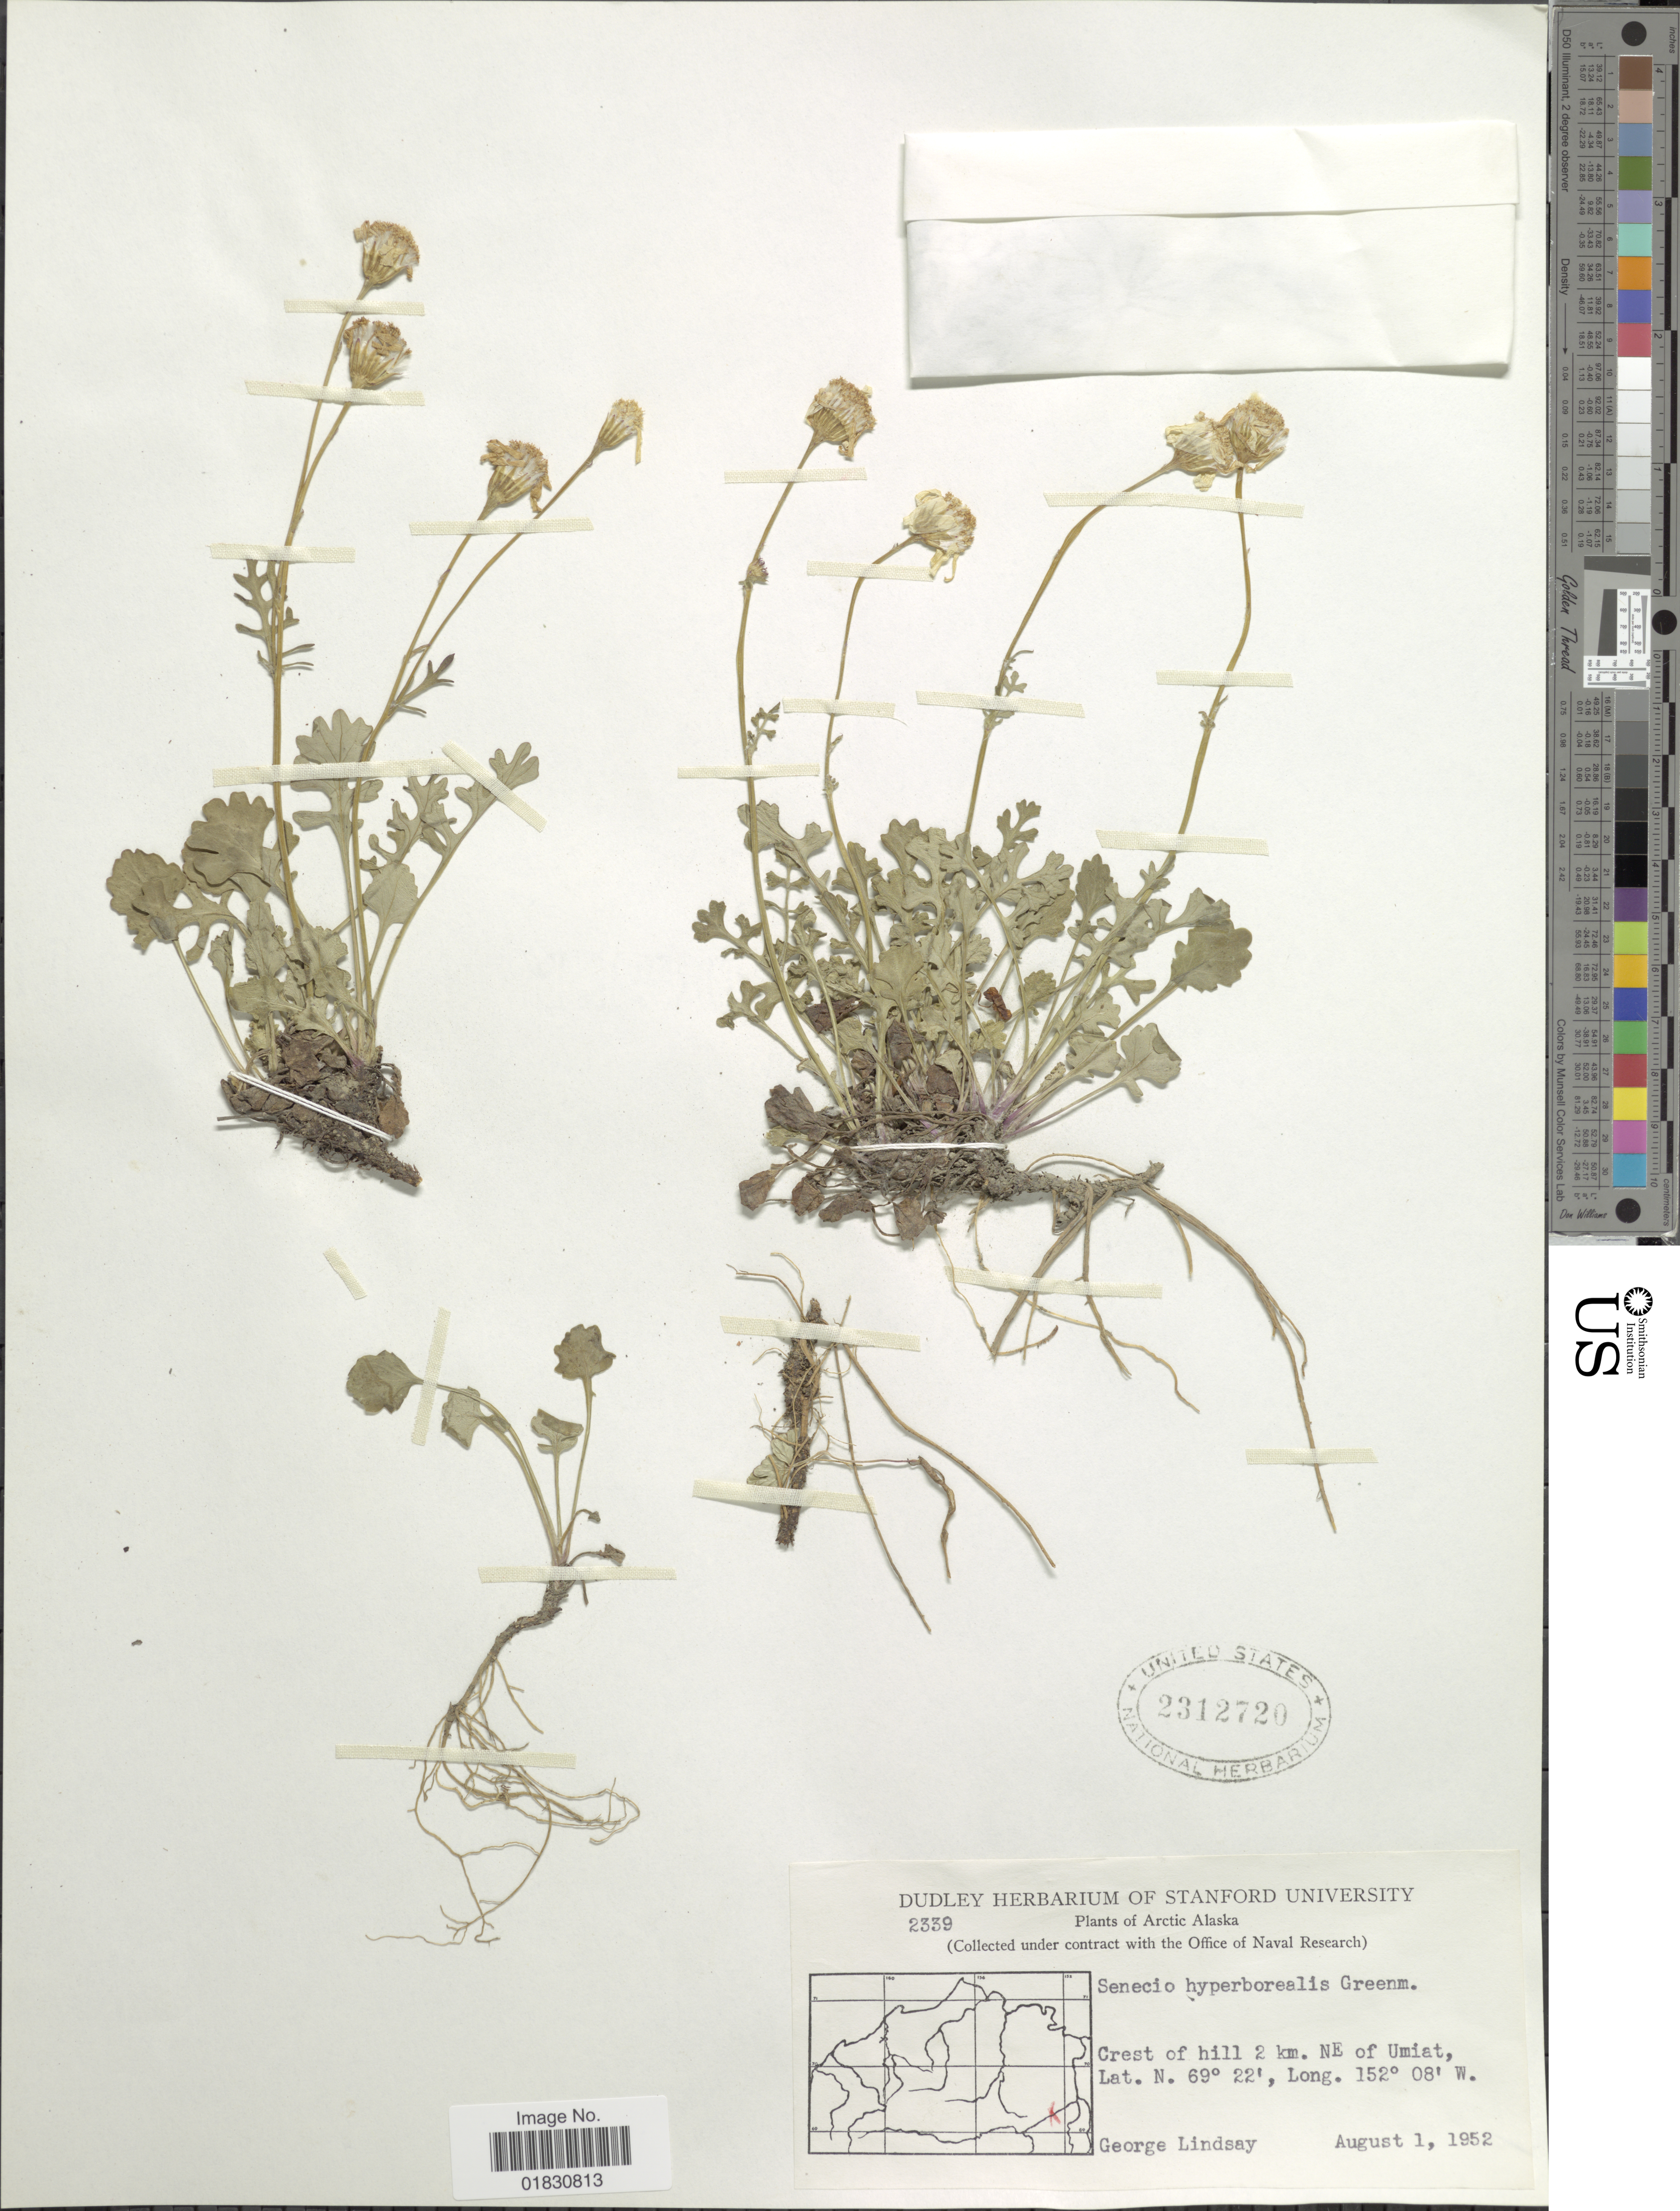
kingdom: Plantae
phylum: Tracheophyta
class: Magnoliopsida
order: Asterales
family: Asteraceae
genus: Packera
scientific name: Packera hyperborealis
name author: (Greene) Á. Löve & D. Löve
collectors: G. Lindsay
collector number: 2339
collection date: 1952-08-01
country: United States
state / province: Alaska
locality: Arctic Alaska, Crest of hill 2 km. NE of Umiat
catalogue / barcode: US 2312720